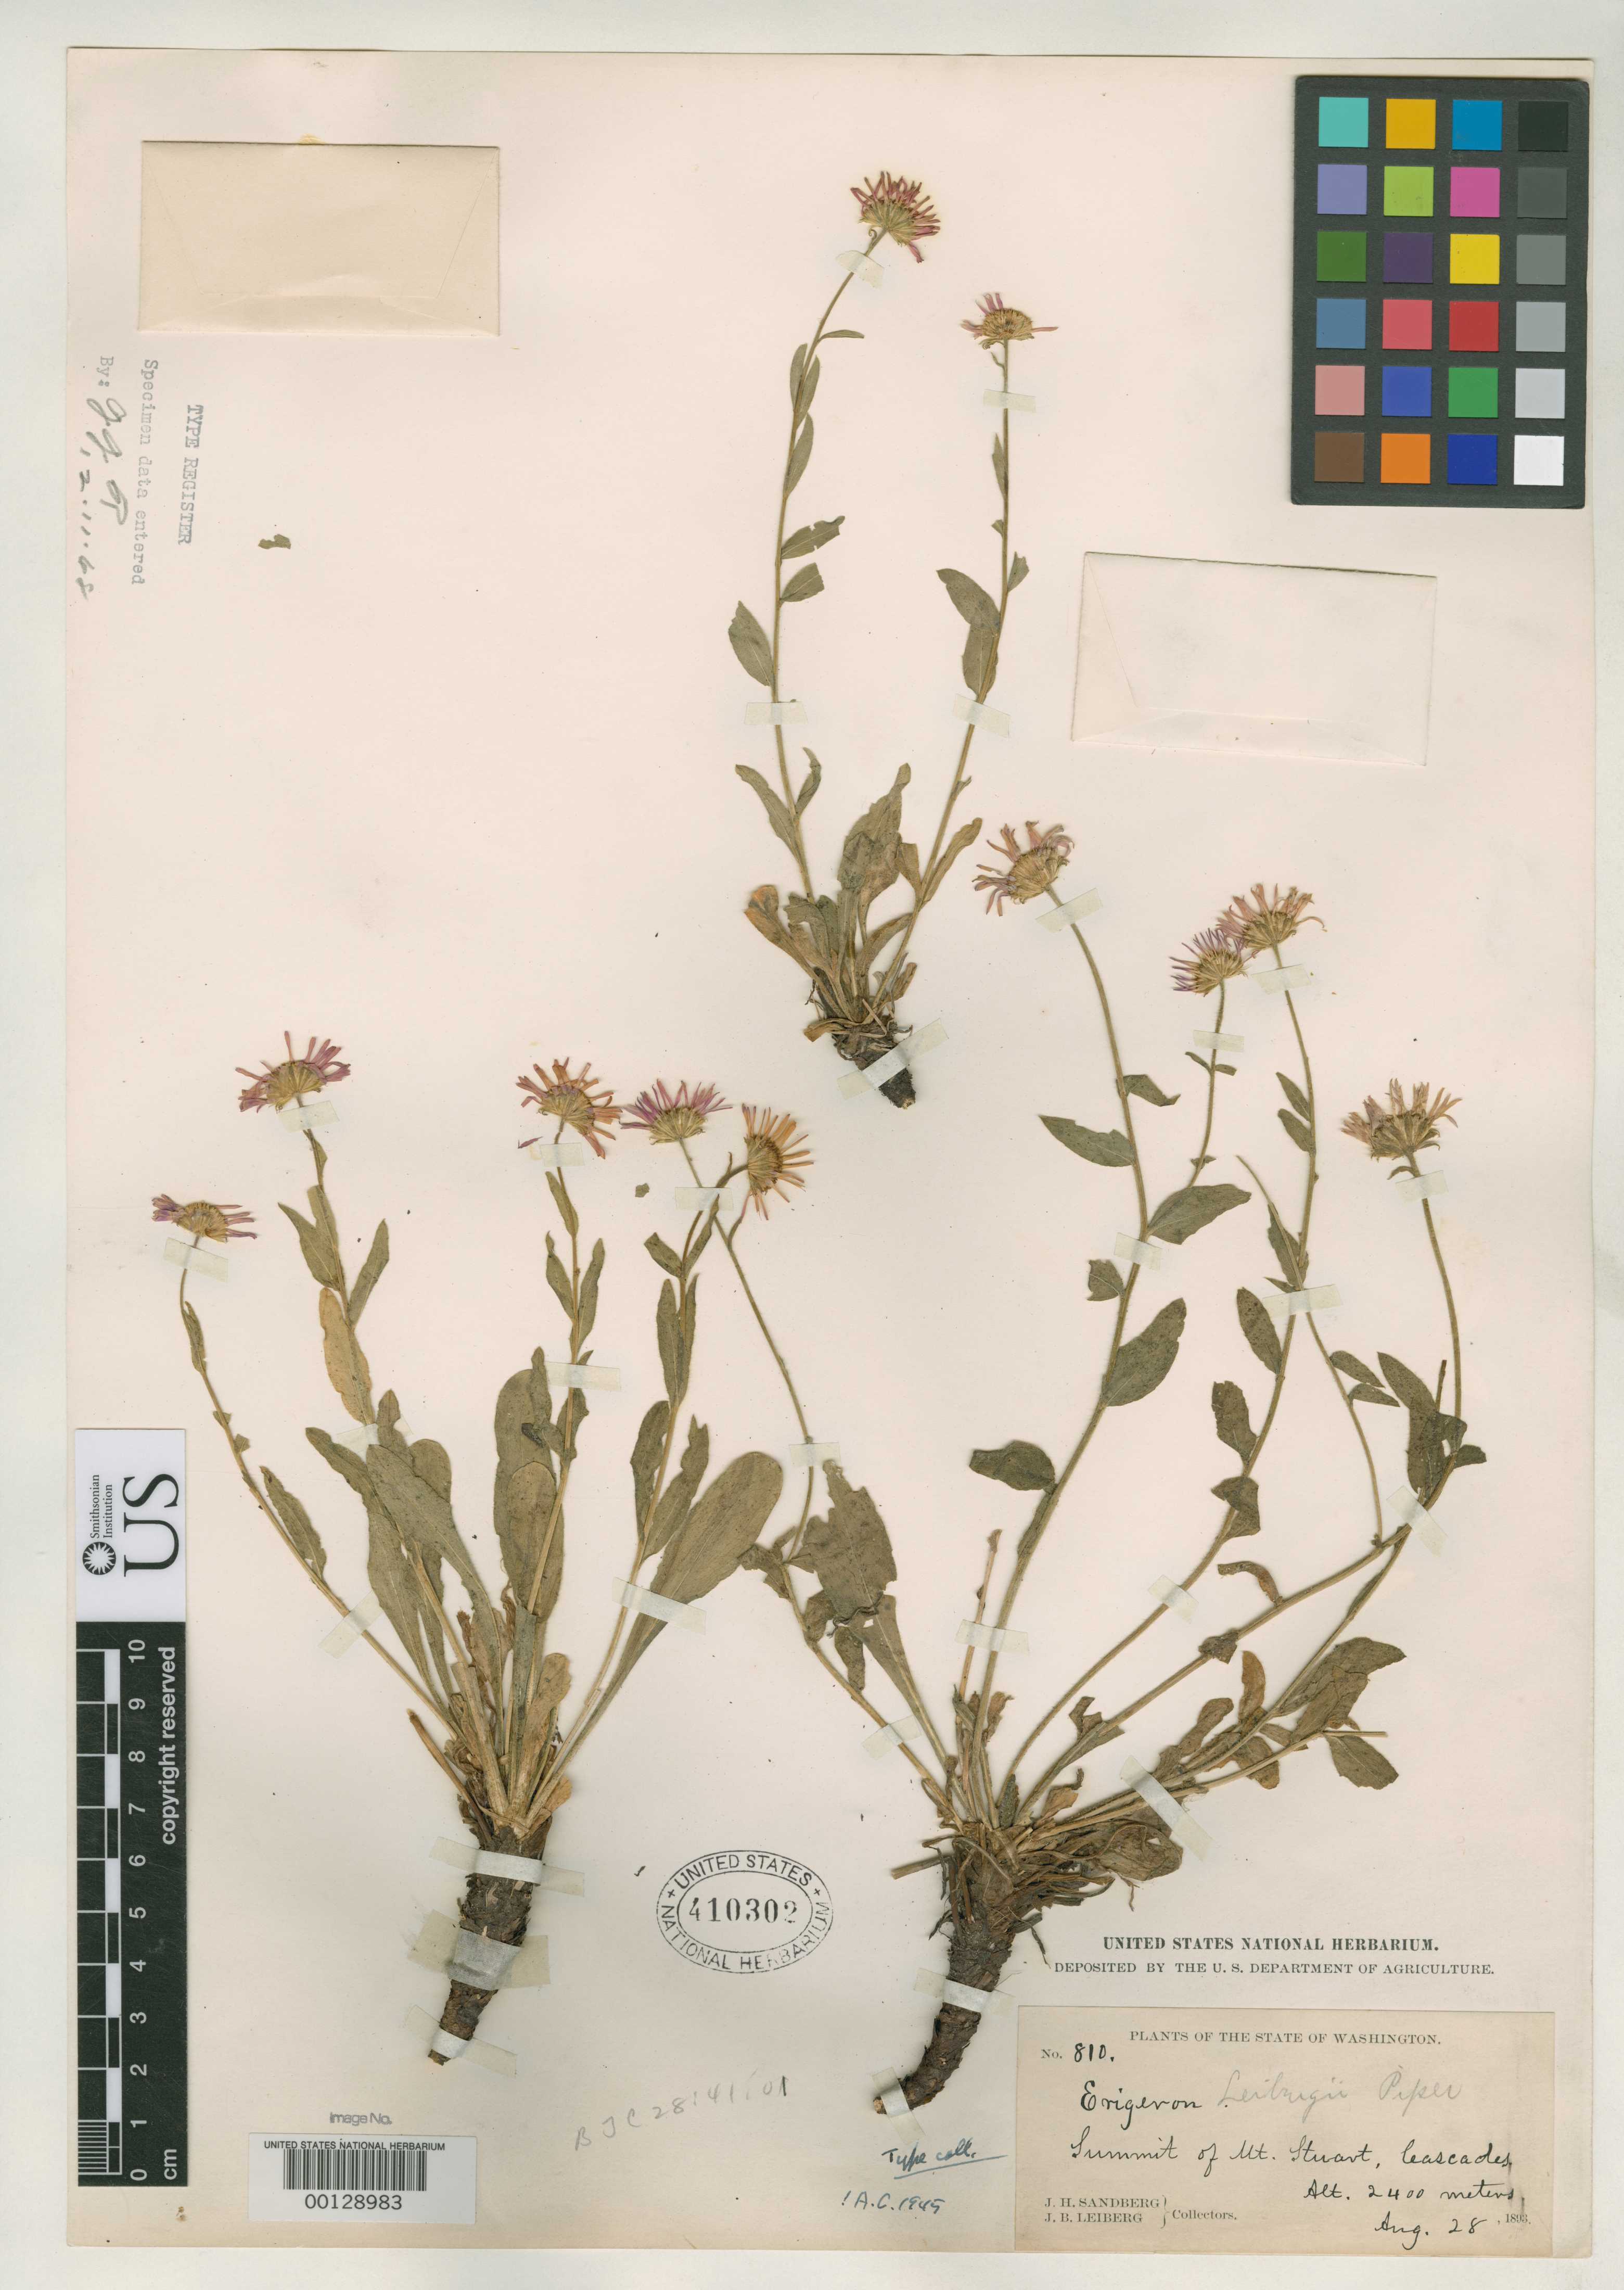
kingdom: Plantae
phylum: Tracheophyta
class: Magnoliopsida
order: Asterales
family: Asteraceae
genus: Erigeron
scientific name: Erigeron leibergii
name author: Piper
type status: Isotype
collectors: J. H. Sandberg & J. Leiberg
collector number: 810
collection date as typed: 28 Aug 1893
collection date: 1893-08-28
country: United States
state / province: Washington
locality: Summit of Mt. Stuart.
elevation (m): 2400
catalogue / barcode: US 410302